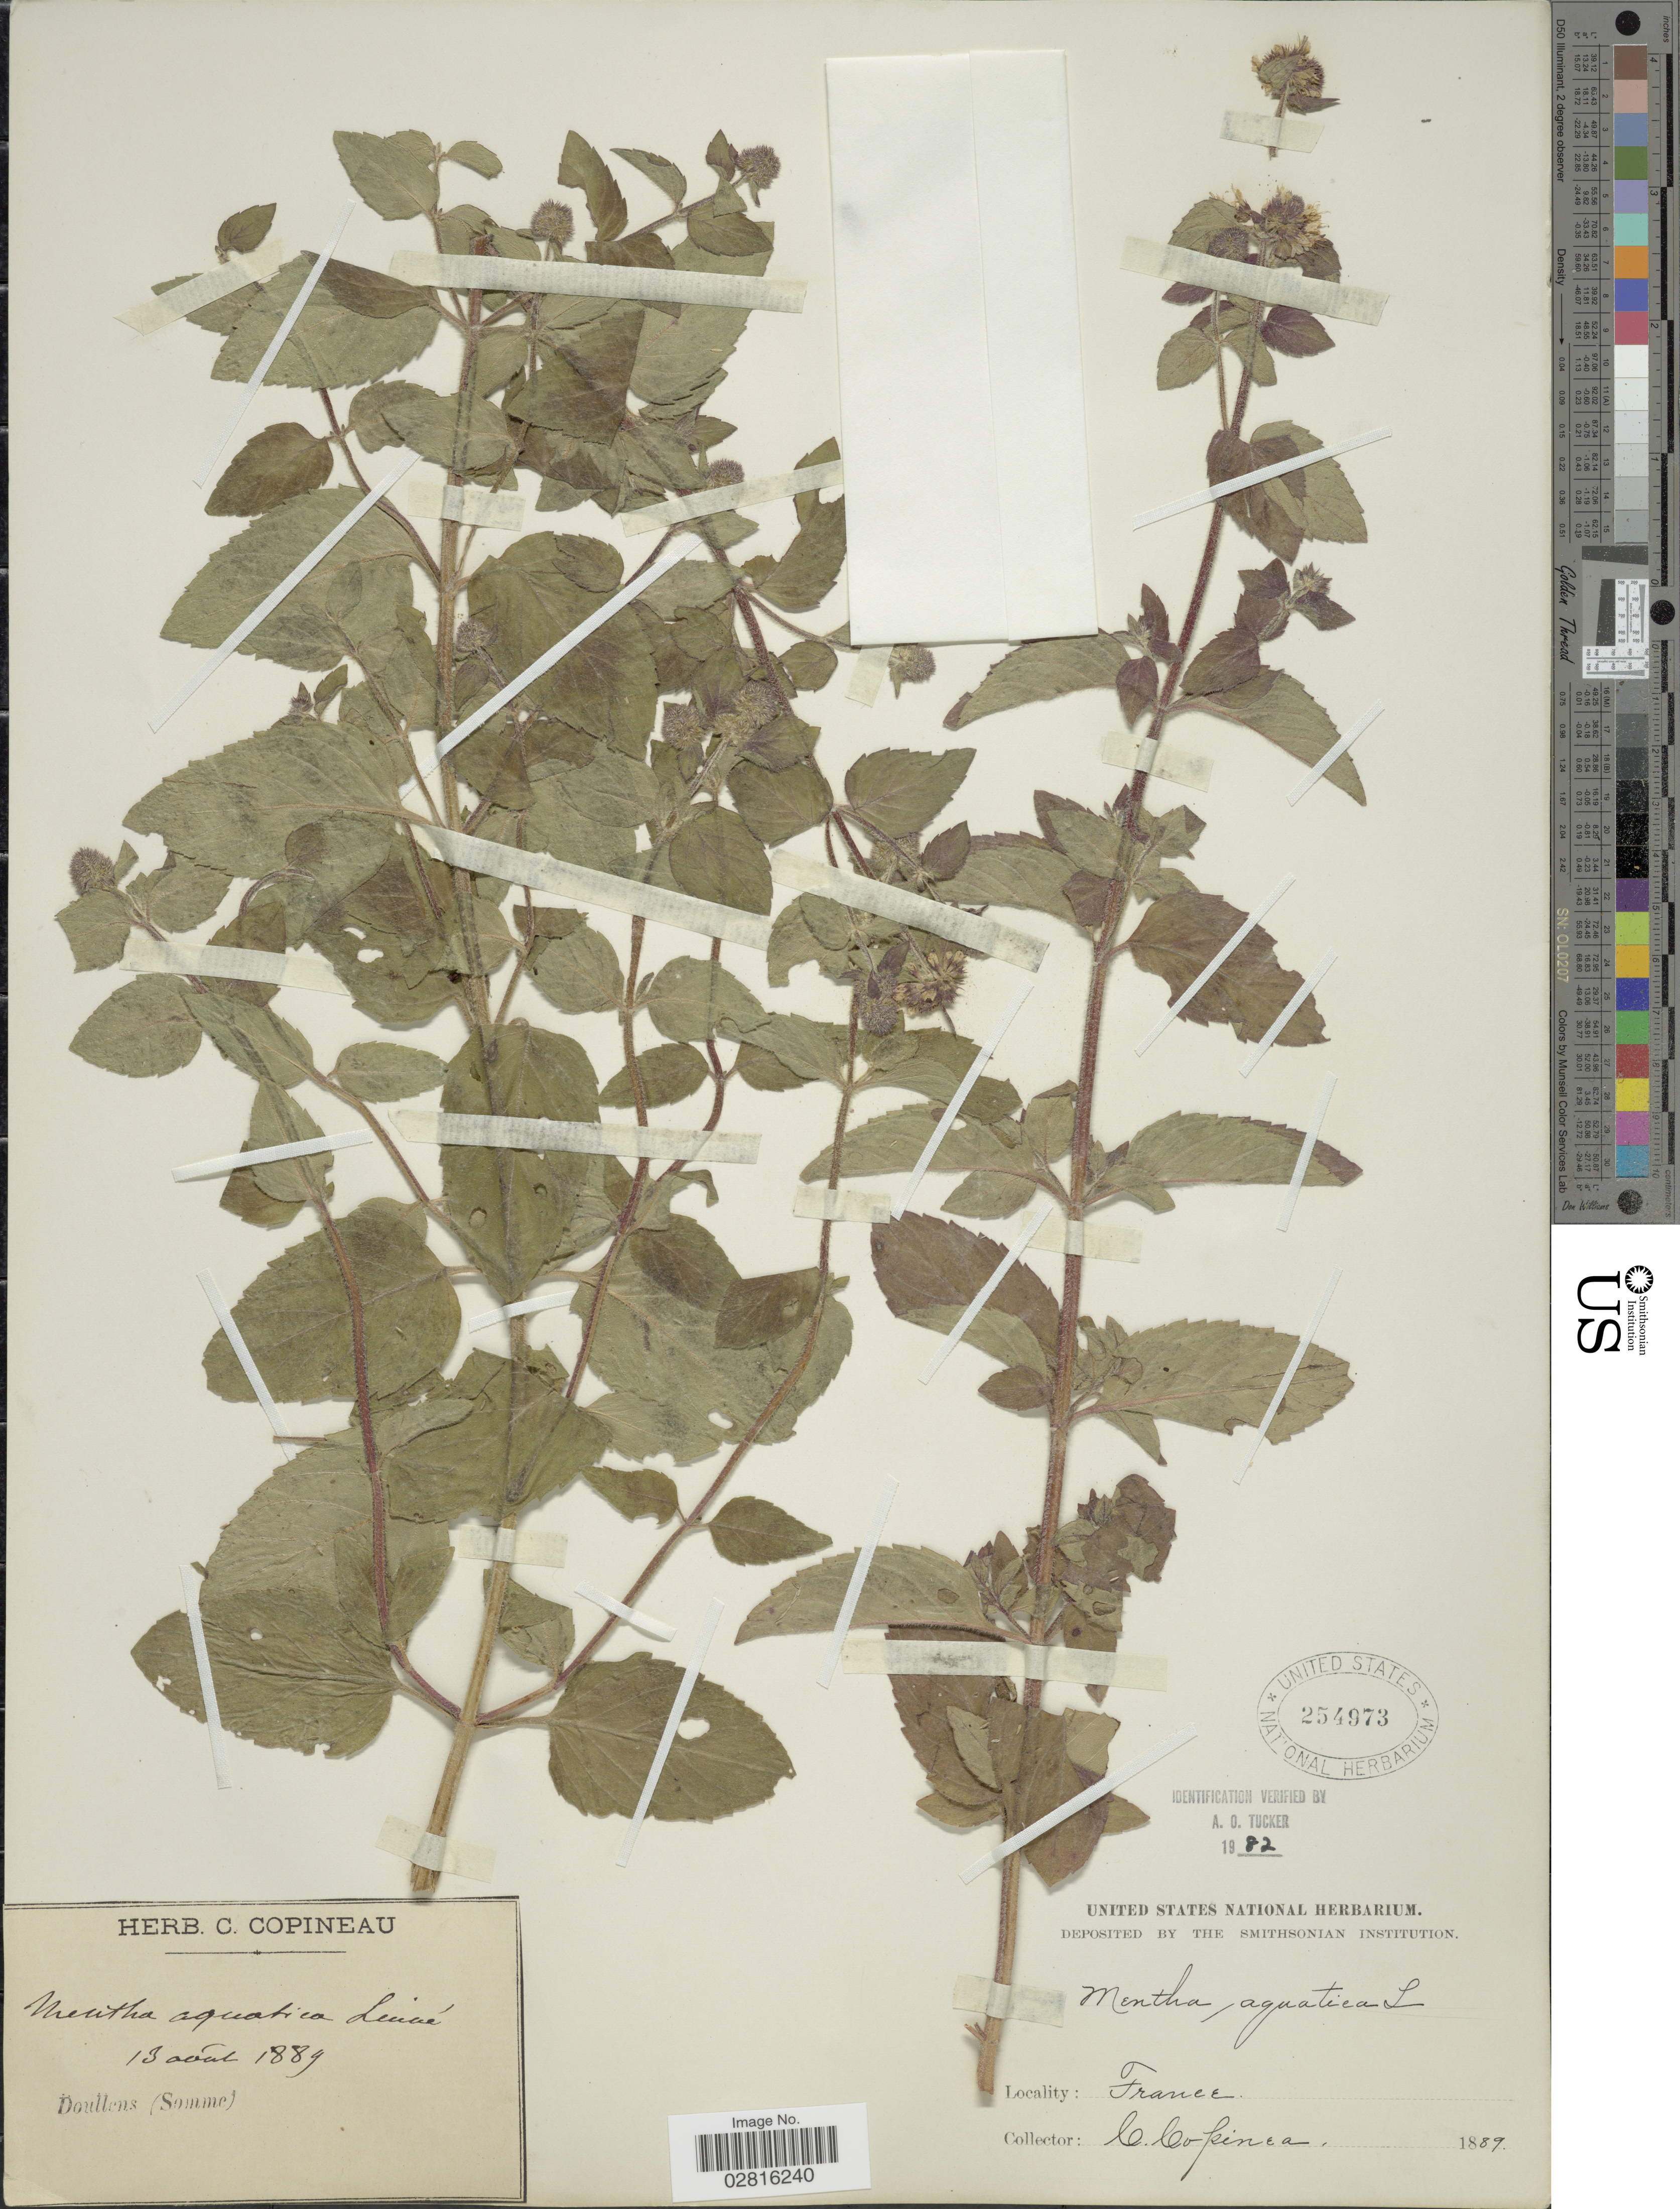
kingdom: Plantae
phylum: Tracheophyta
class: Magnoliopsida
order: Lamiales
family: Lamiaceae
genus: Mentha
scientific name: Mentha aquatica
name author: L.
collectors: C. Copineau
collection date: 1889-08-13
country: France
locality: Doullens (Somme)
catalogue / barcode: US 254973